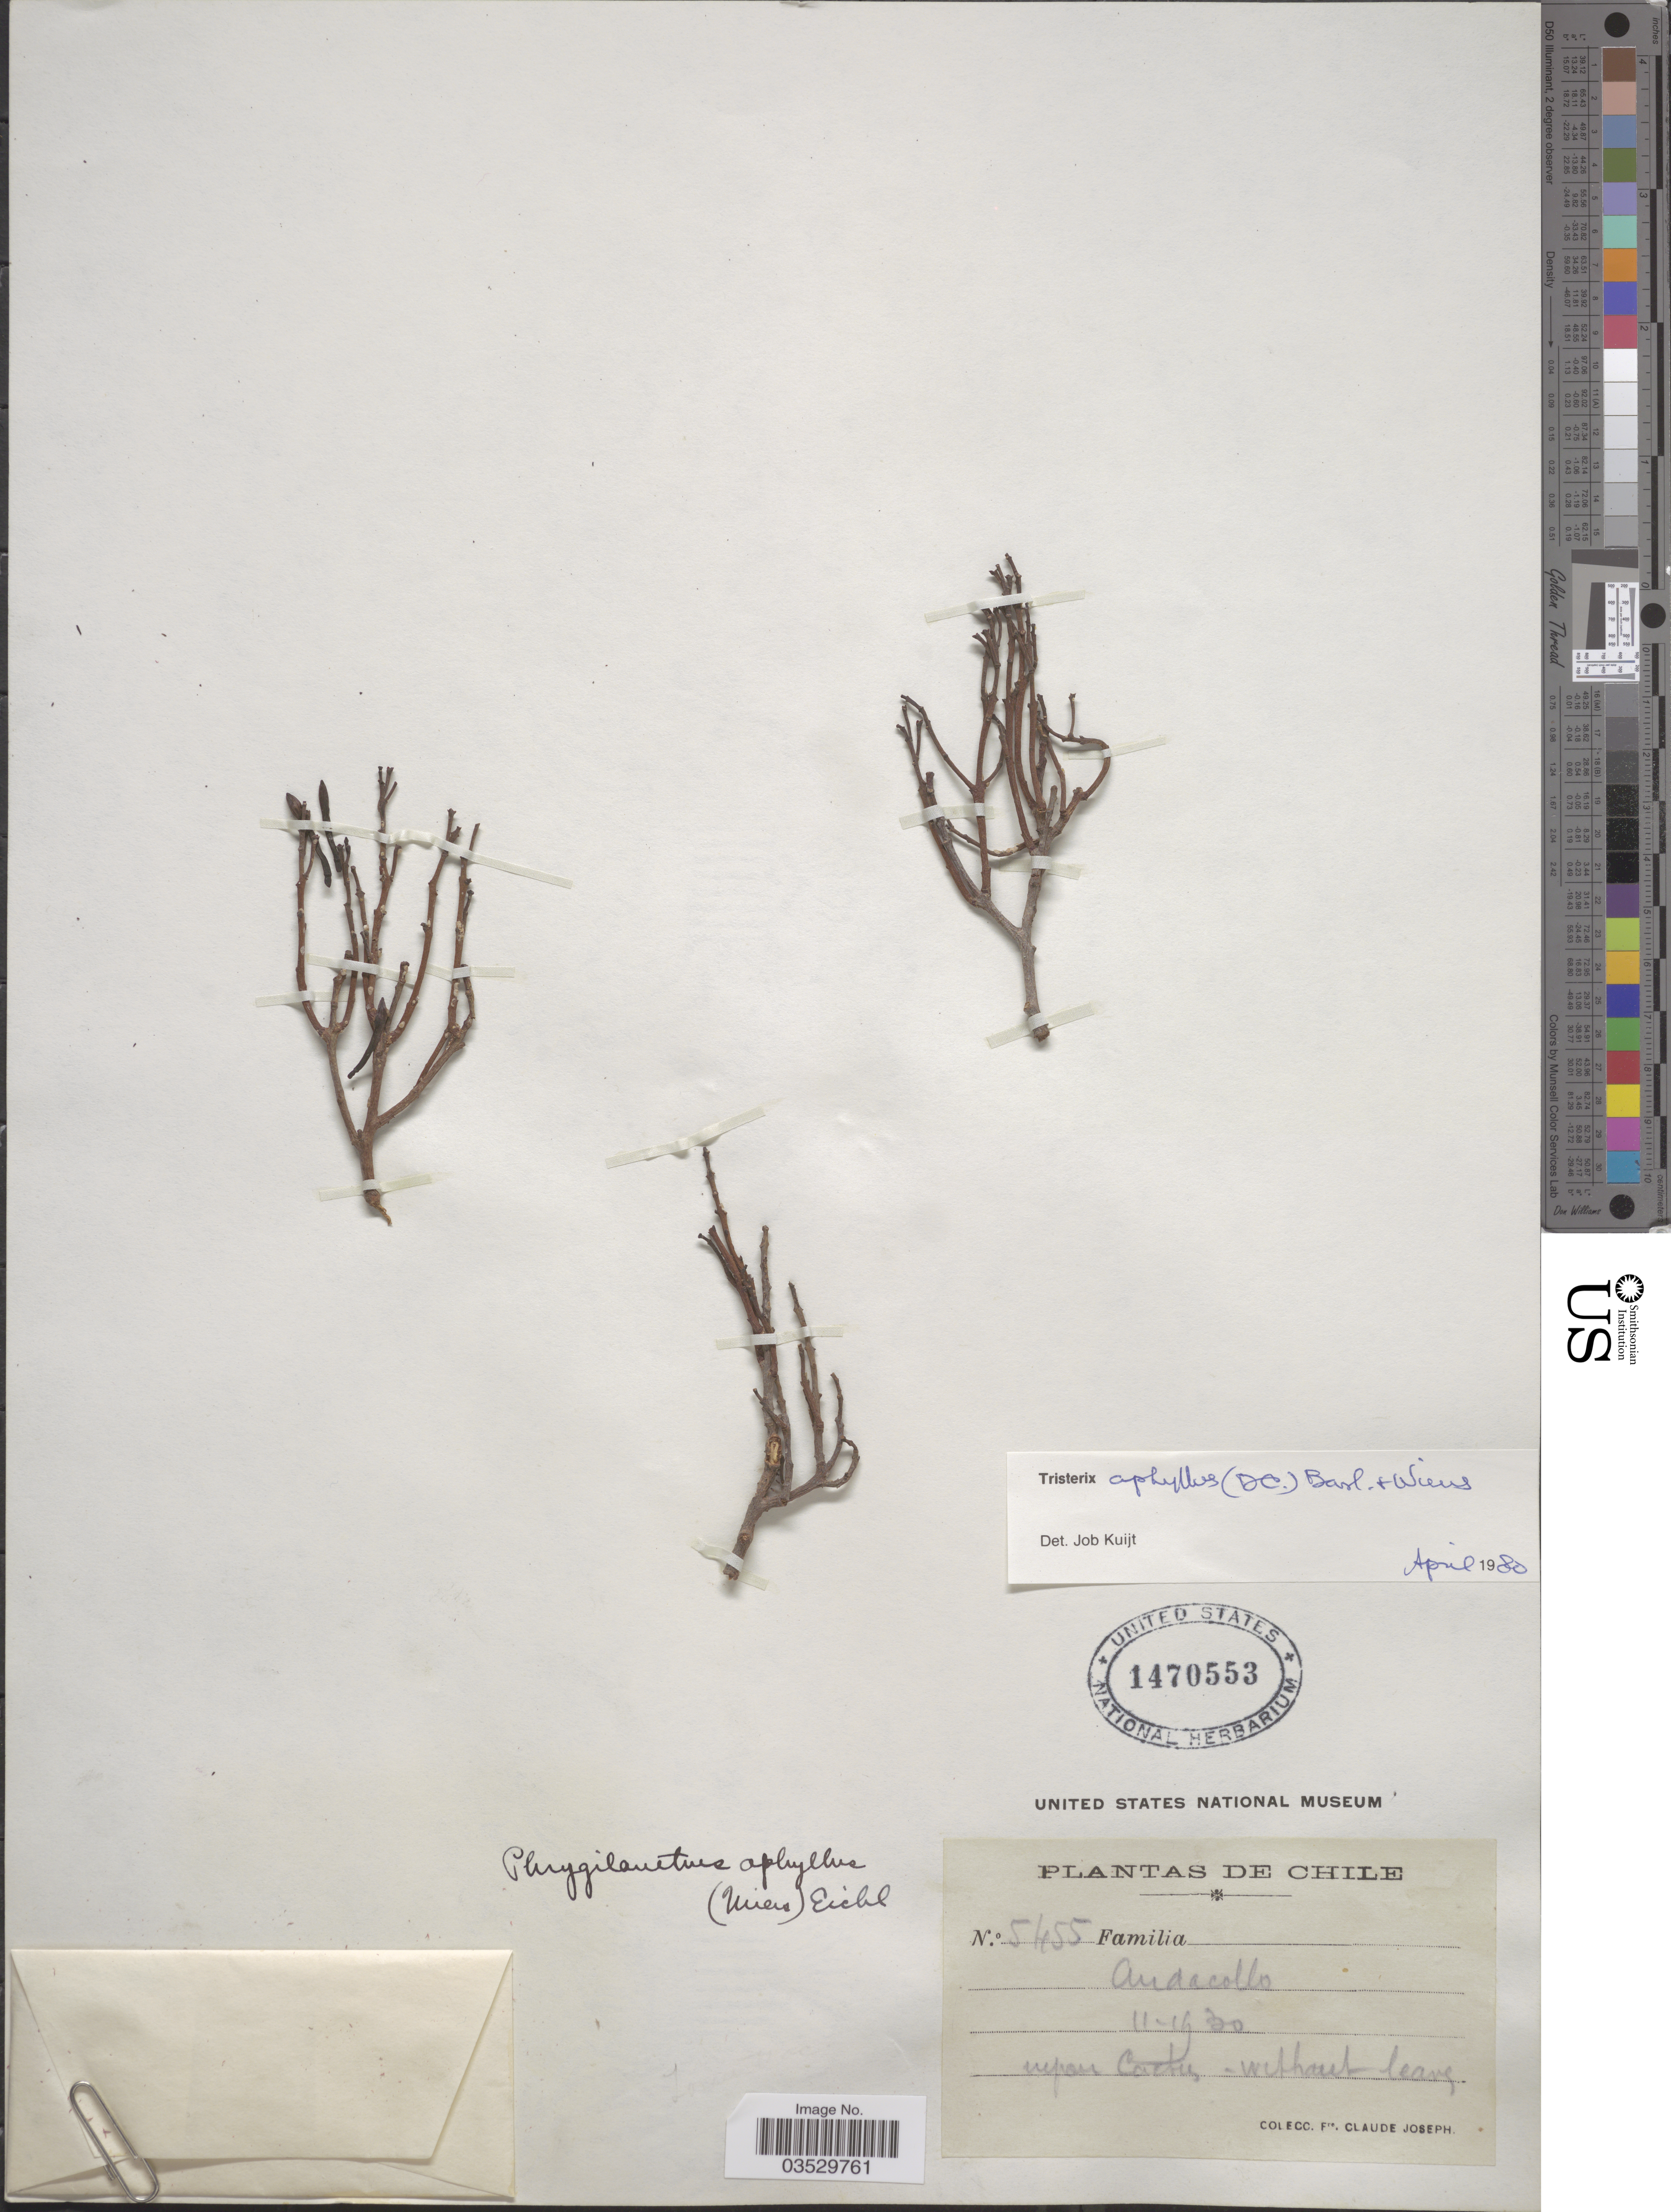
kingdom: Plantae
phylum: Tracheophyta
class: Magnoliopsida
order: Santalales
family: Loranthaceae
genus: Tristerix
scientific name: Tristerix aphyllus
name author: (Miers ex DC.) Tiegh. ex Barlow & Wiens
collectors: Bro. Claude-Joseph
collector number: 5455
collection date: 1930-02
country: Chile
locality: Andacollo.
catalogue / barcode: US 1470553